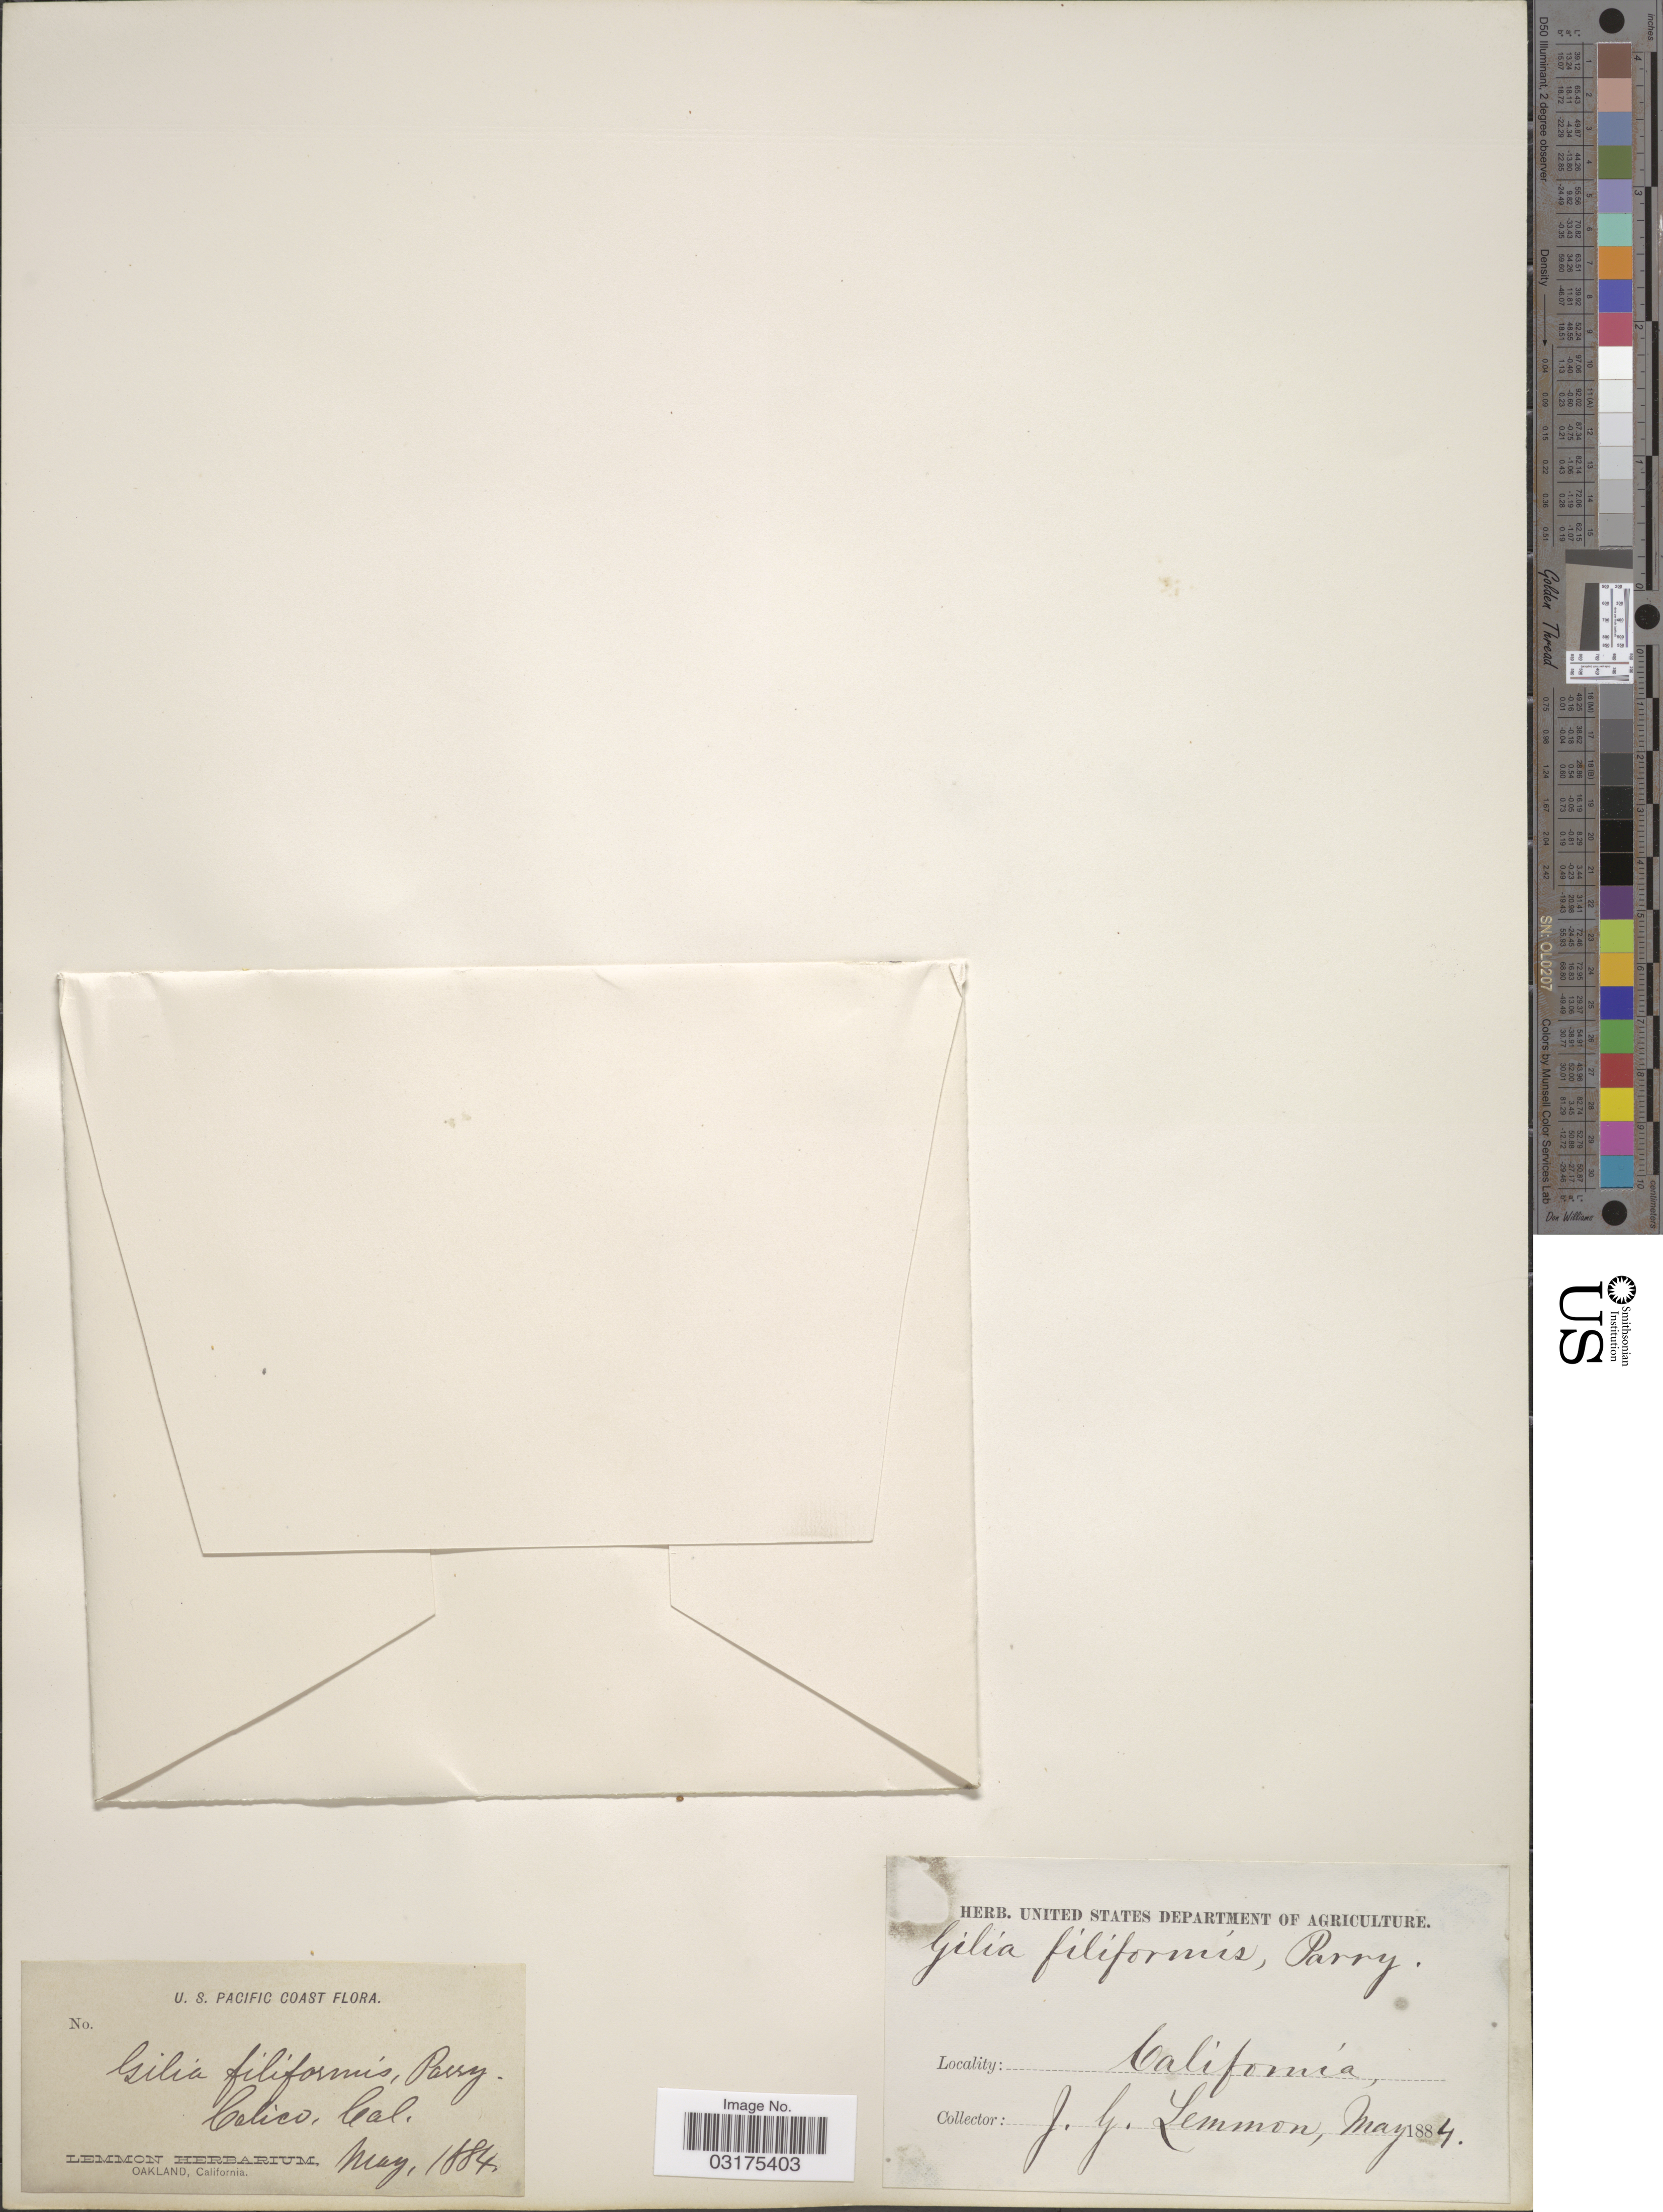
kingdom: Plantae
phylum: Tracheophyta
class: Magnoliopsida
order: Ericales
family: Polemoniaceae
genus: Linanthus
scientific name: Linanthus filiformis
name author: (Parry ex A. Gray) J.M. Porter & L.A. Johnson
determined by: Strong, Mark T., (BOT), Smithsonian Institution - National Museum of Natural History (UNITED STATES)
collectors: J. Lemmon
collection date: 1884-05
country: United States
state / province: California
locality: Calico, Cal., U.S. Pacific Coast.